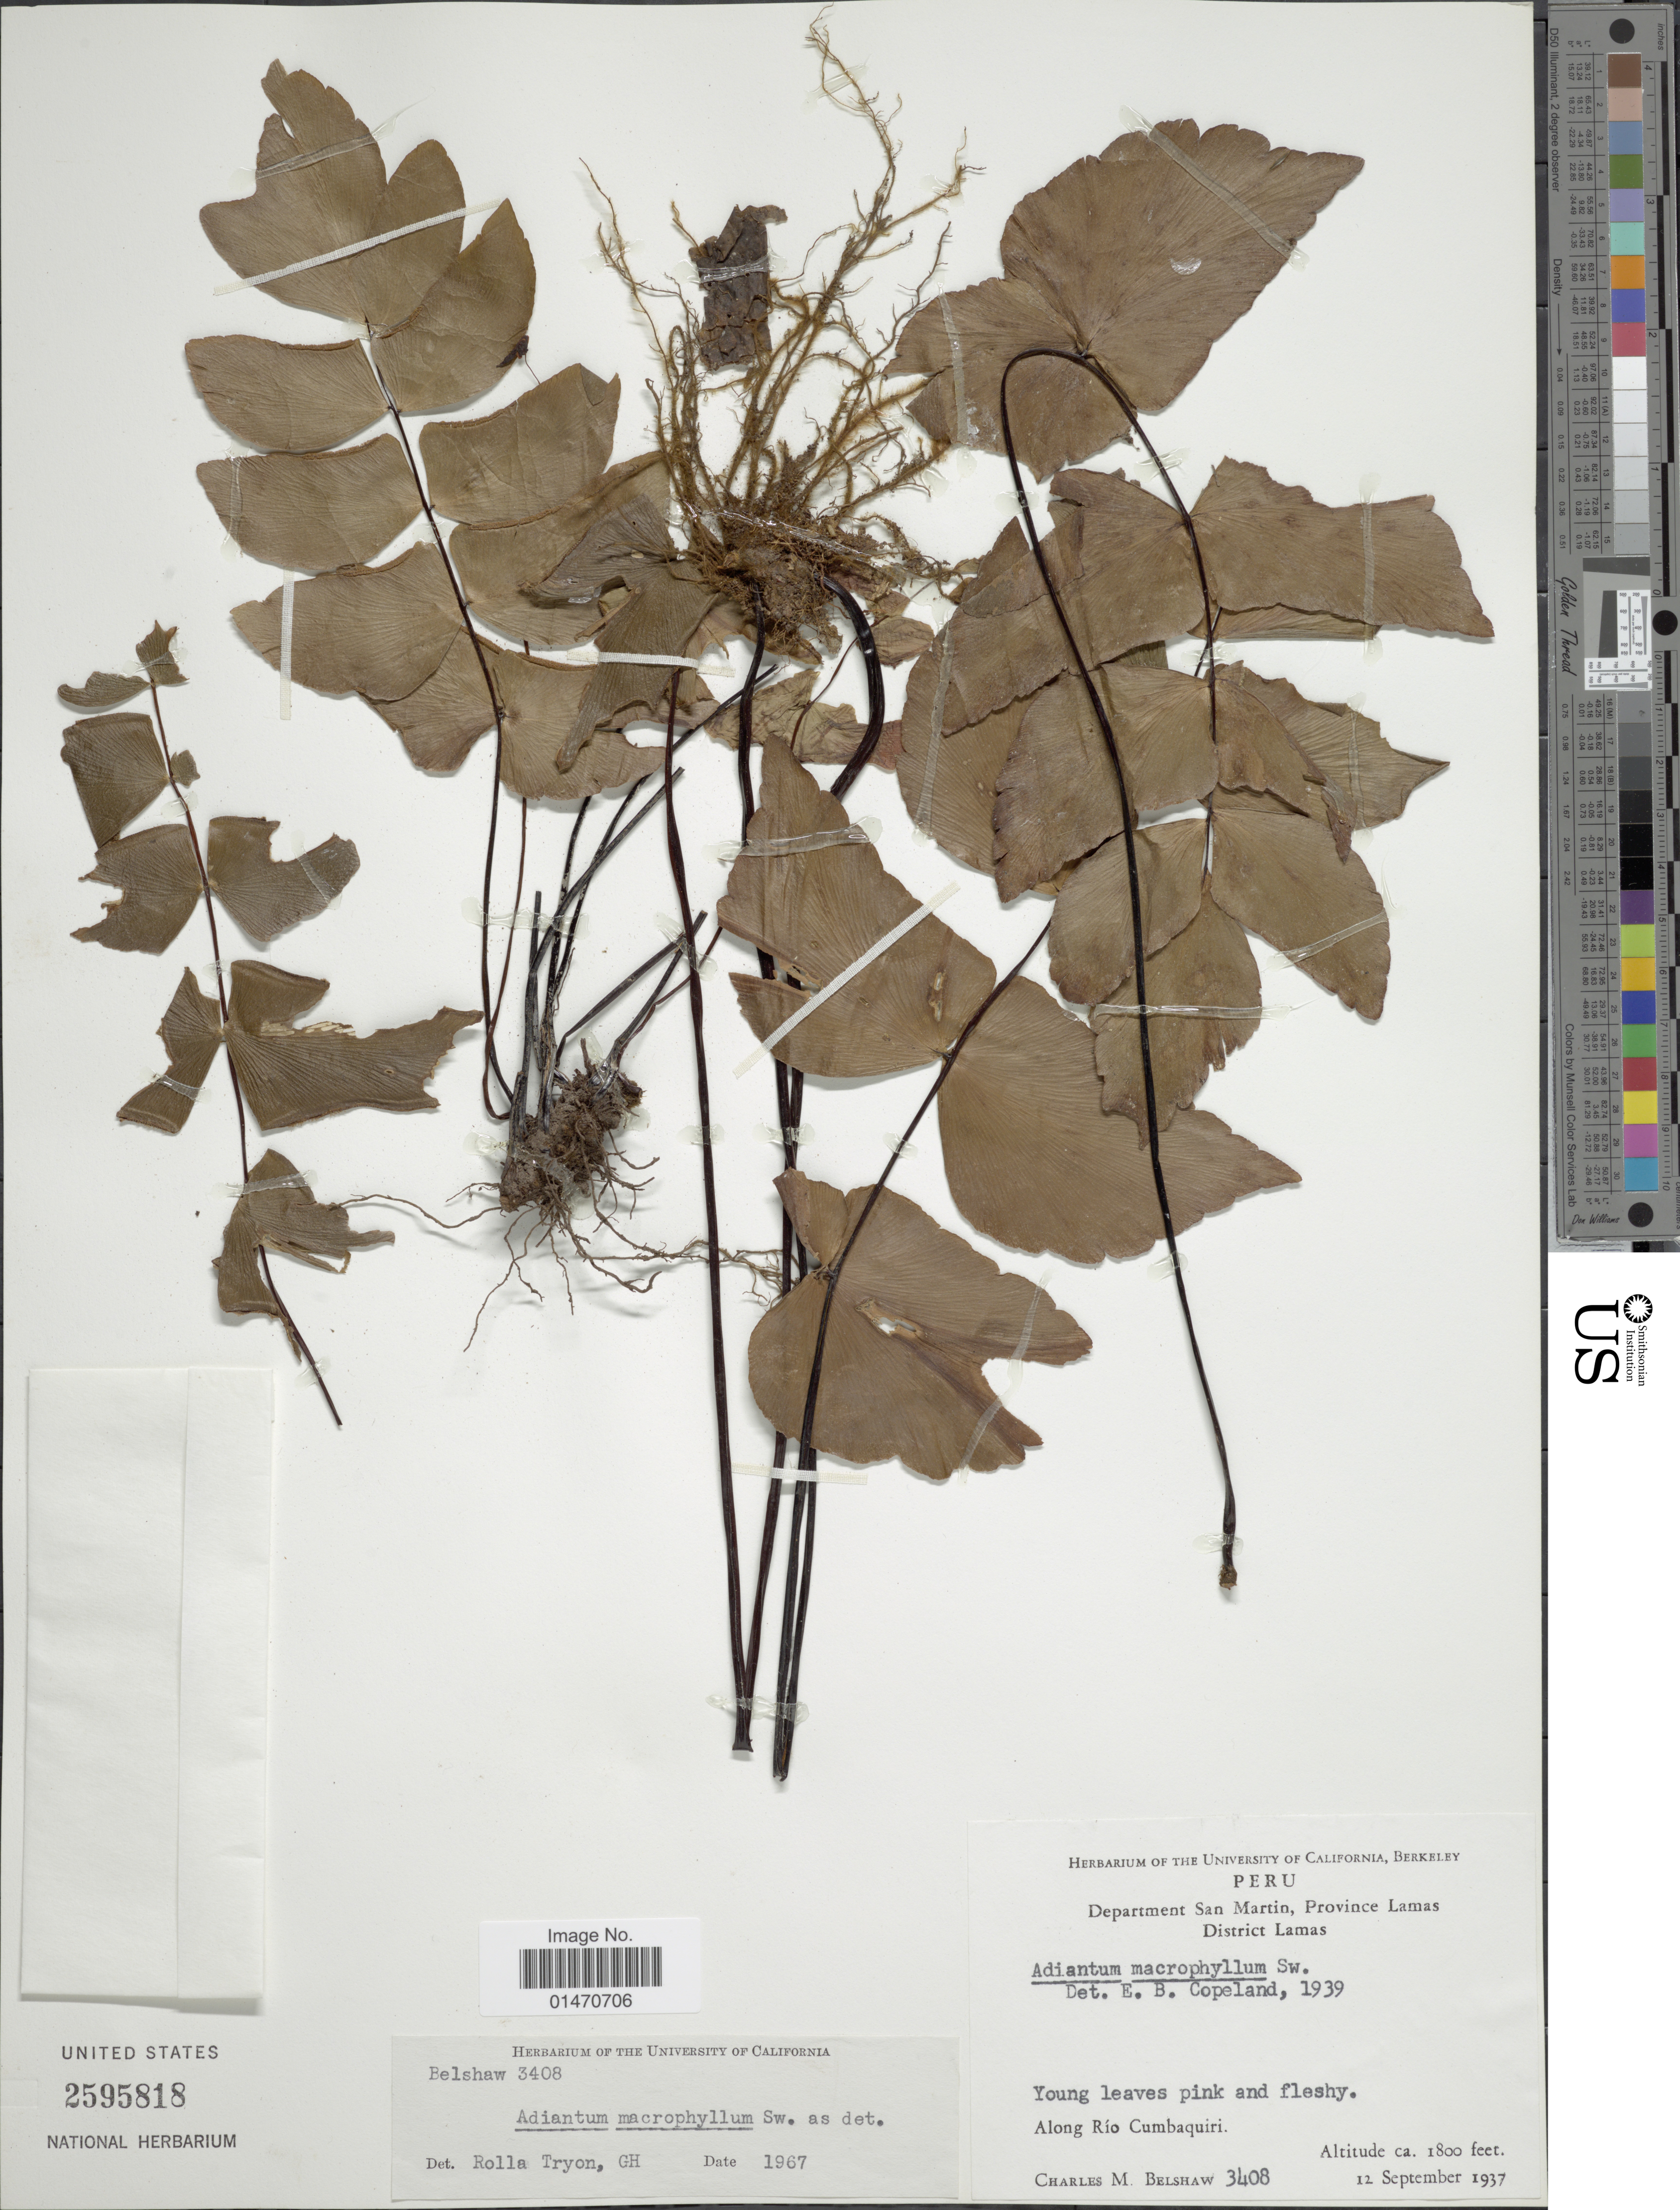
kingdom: Plantae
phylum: Tracheophyta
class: Polypodiopsida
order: Polypodiales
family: Pteridaceae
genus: Adiantum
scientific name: Adiantum macrophyllum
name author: Sw.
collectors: C. Shaw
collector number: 3408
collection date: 1937-09-12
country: Peru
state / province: San Martín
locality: Department San Martin, Province Lamas, District Lamas, Along Rio Cumbaquiri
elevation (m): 549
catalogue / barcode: US 2595818